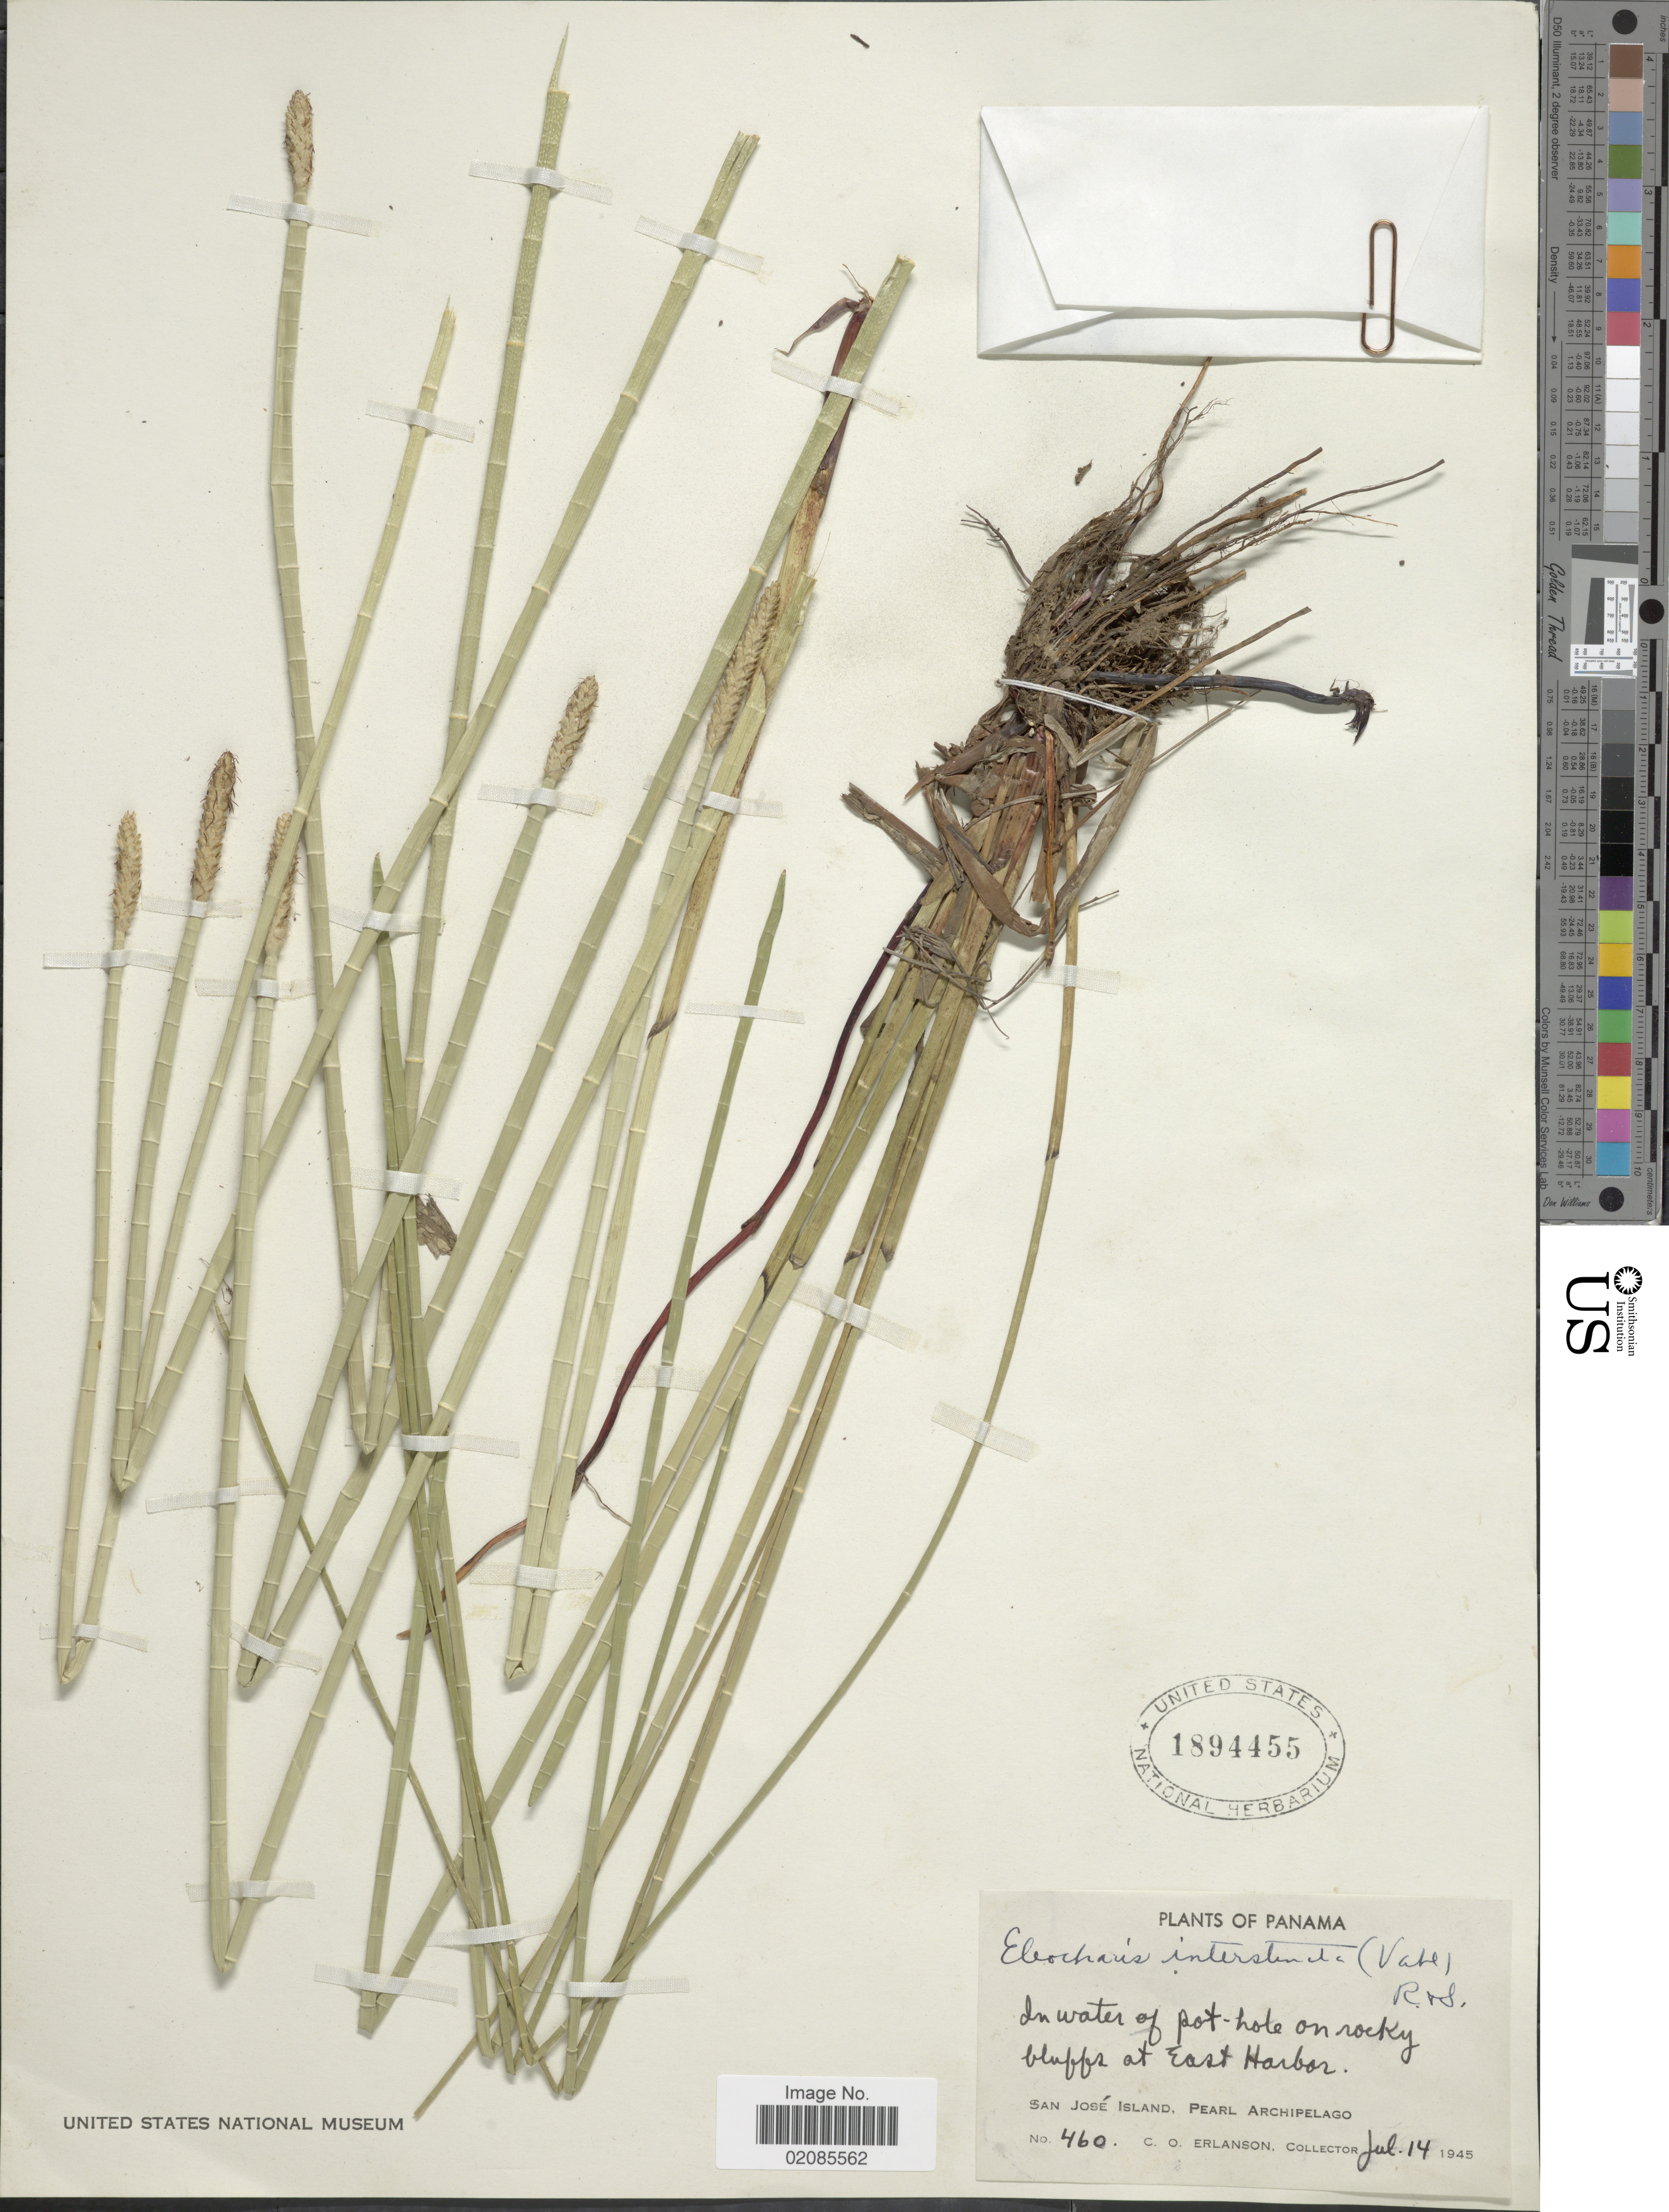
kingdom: Plantae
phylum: Tracheophyta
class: Liliopsida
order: Poales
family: Cyperaceae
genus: Eleocharis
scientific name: Eleocharis interstincta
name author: (Vahl) Roem. & Schult.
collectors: C. O. Erlanson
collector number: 460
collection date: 1945-07-14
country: Panama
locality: In water of pot-hole on rocky bluffs at East Harbor, San Jose Island, Pearl Archipelago.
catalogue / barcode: US 1894455